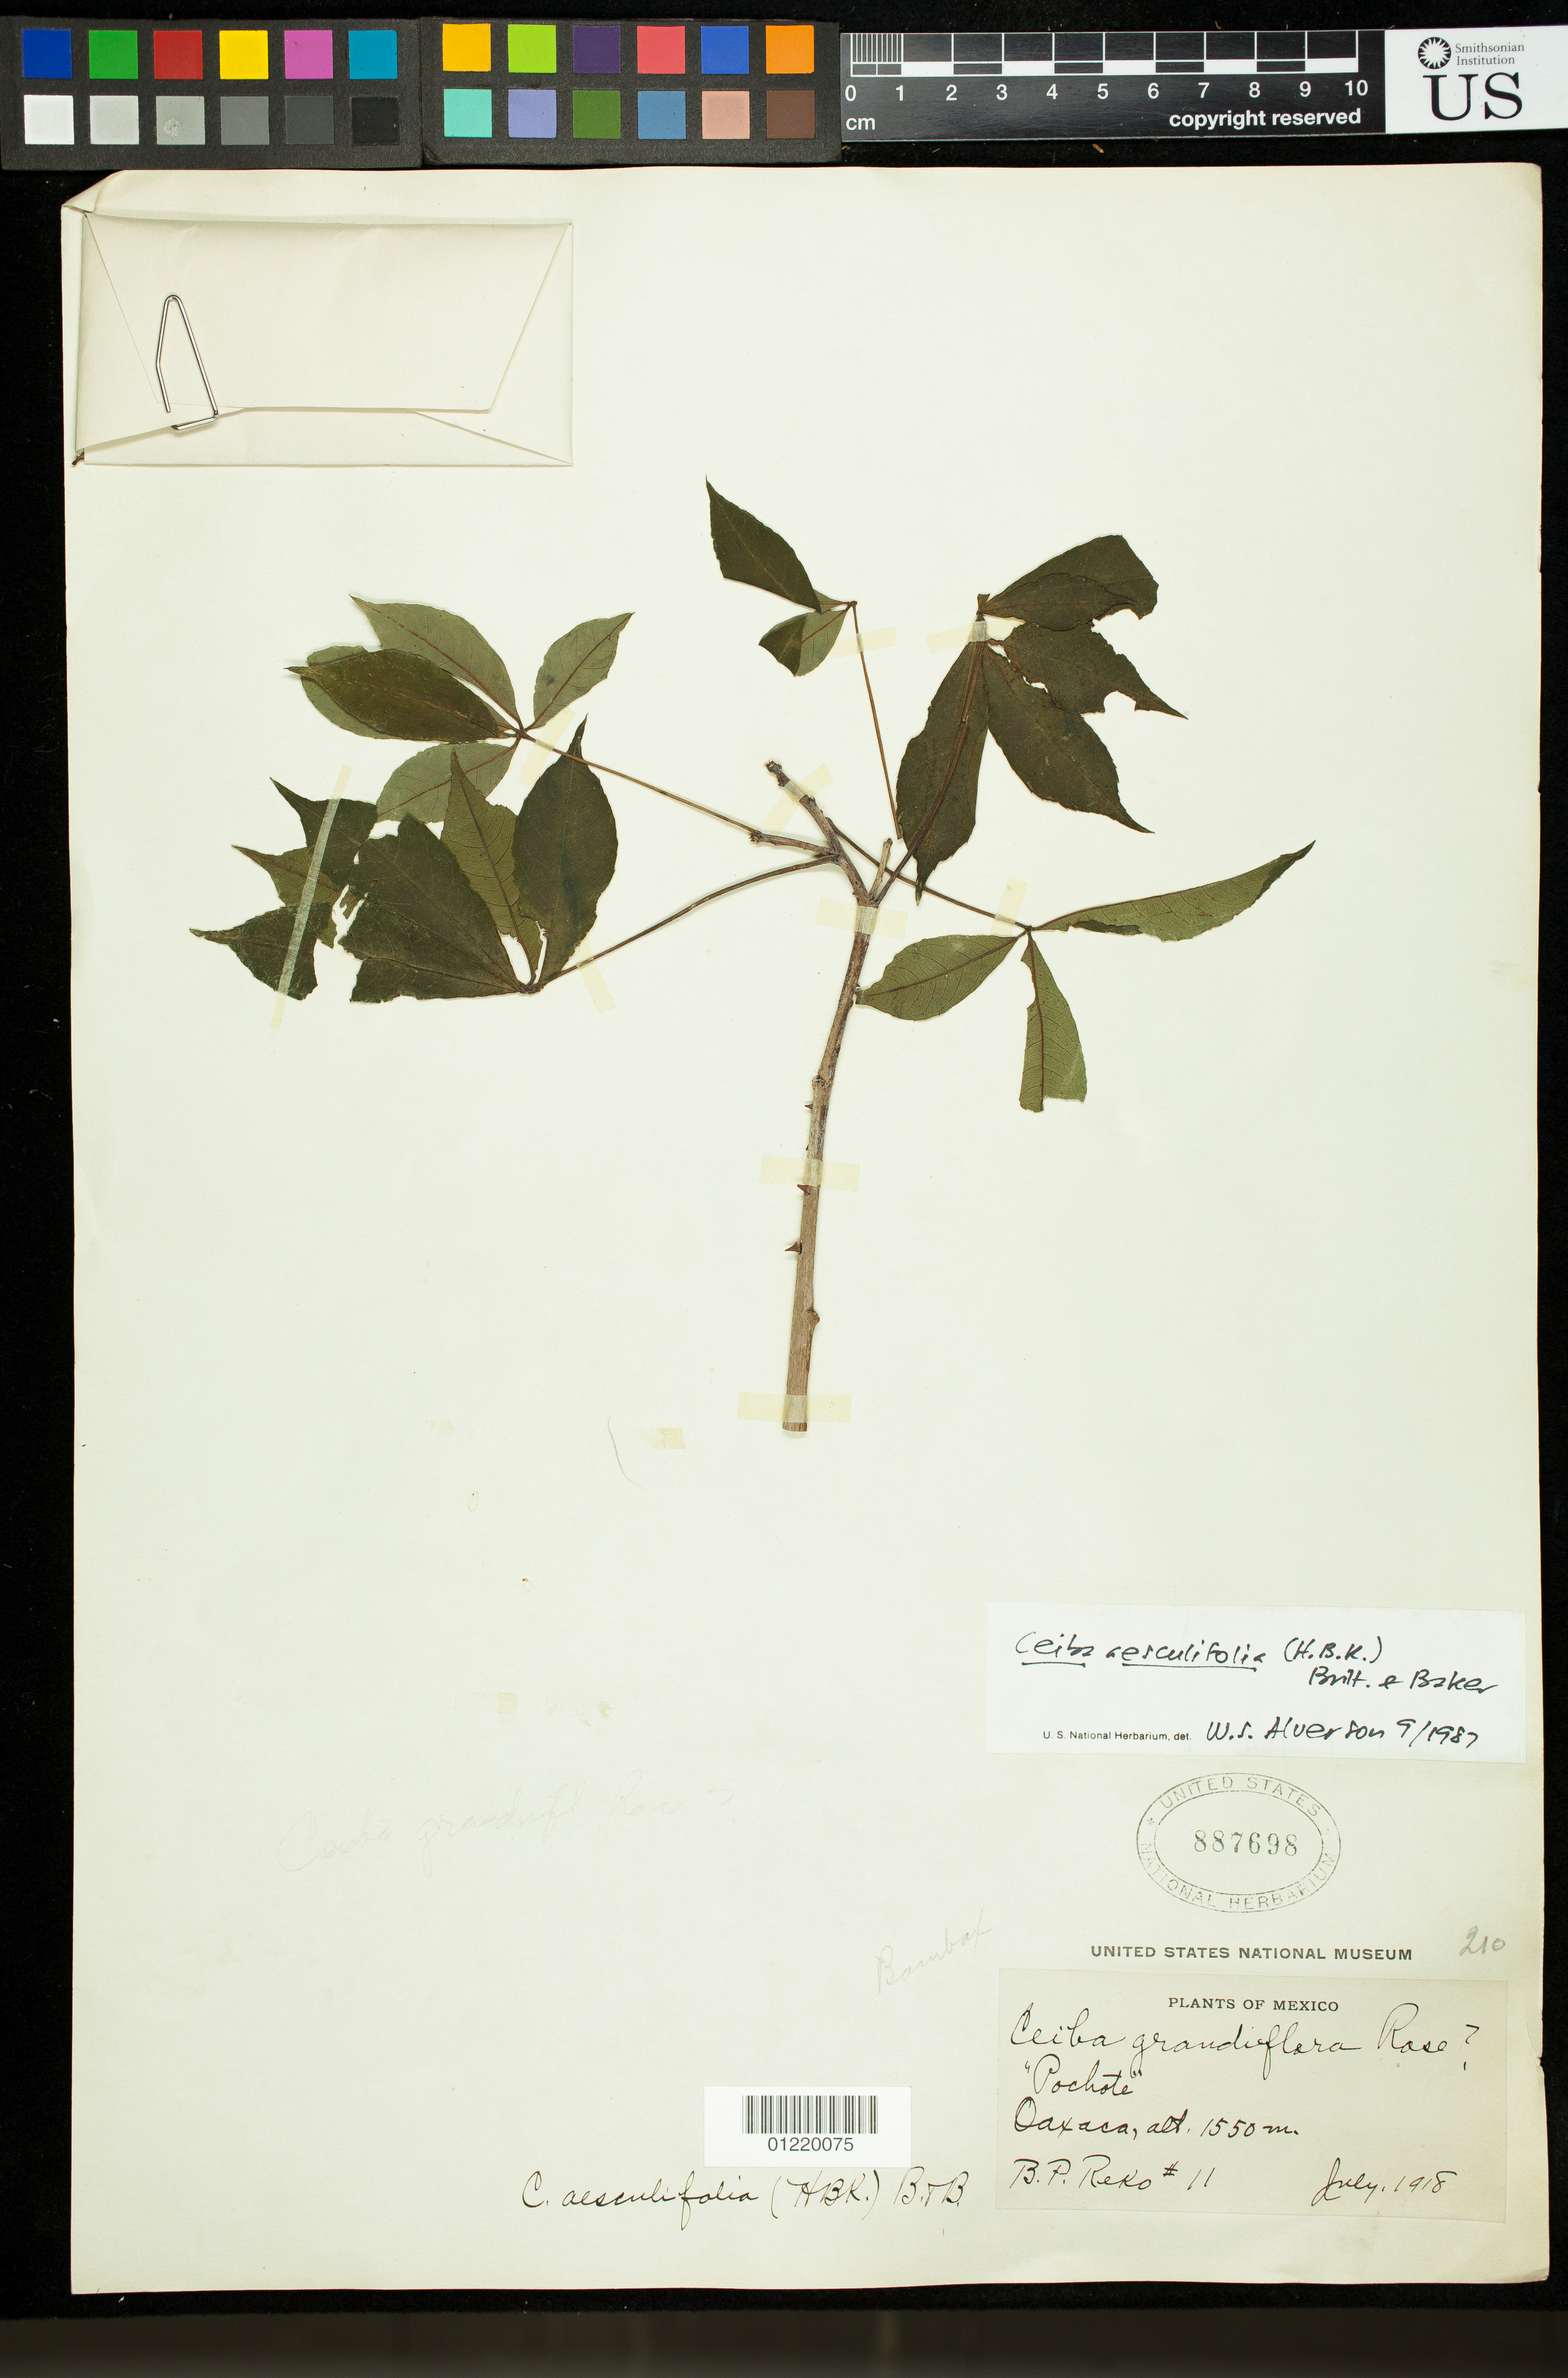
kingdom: Plantae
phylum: Tracheophyta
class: Magnoliopsida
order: Malvales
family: Malvaceae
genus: Ceiba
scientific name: Ceiba aesculifolia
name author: (Kunth) Britten & Baker f.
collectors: B. P. Reko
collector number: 11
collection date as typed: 1918-07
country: Mexico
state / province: Oaxaca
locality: Oaxaca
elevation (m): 1550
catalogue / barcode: US 887698